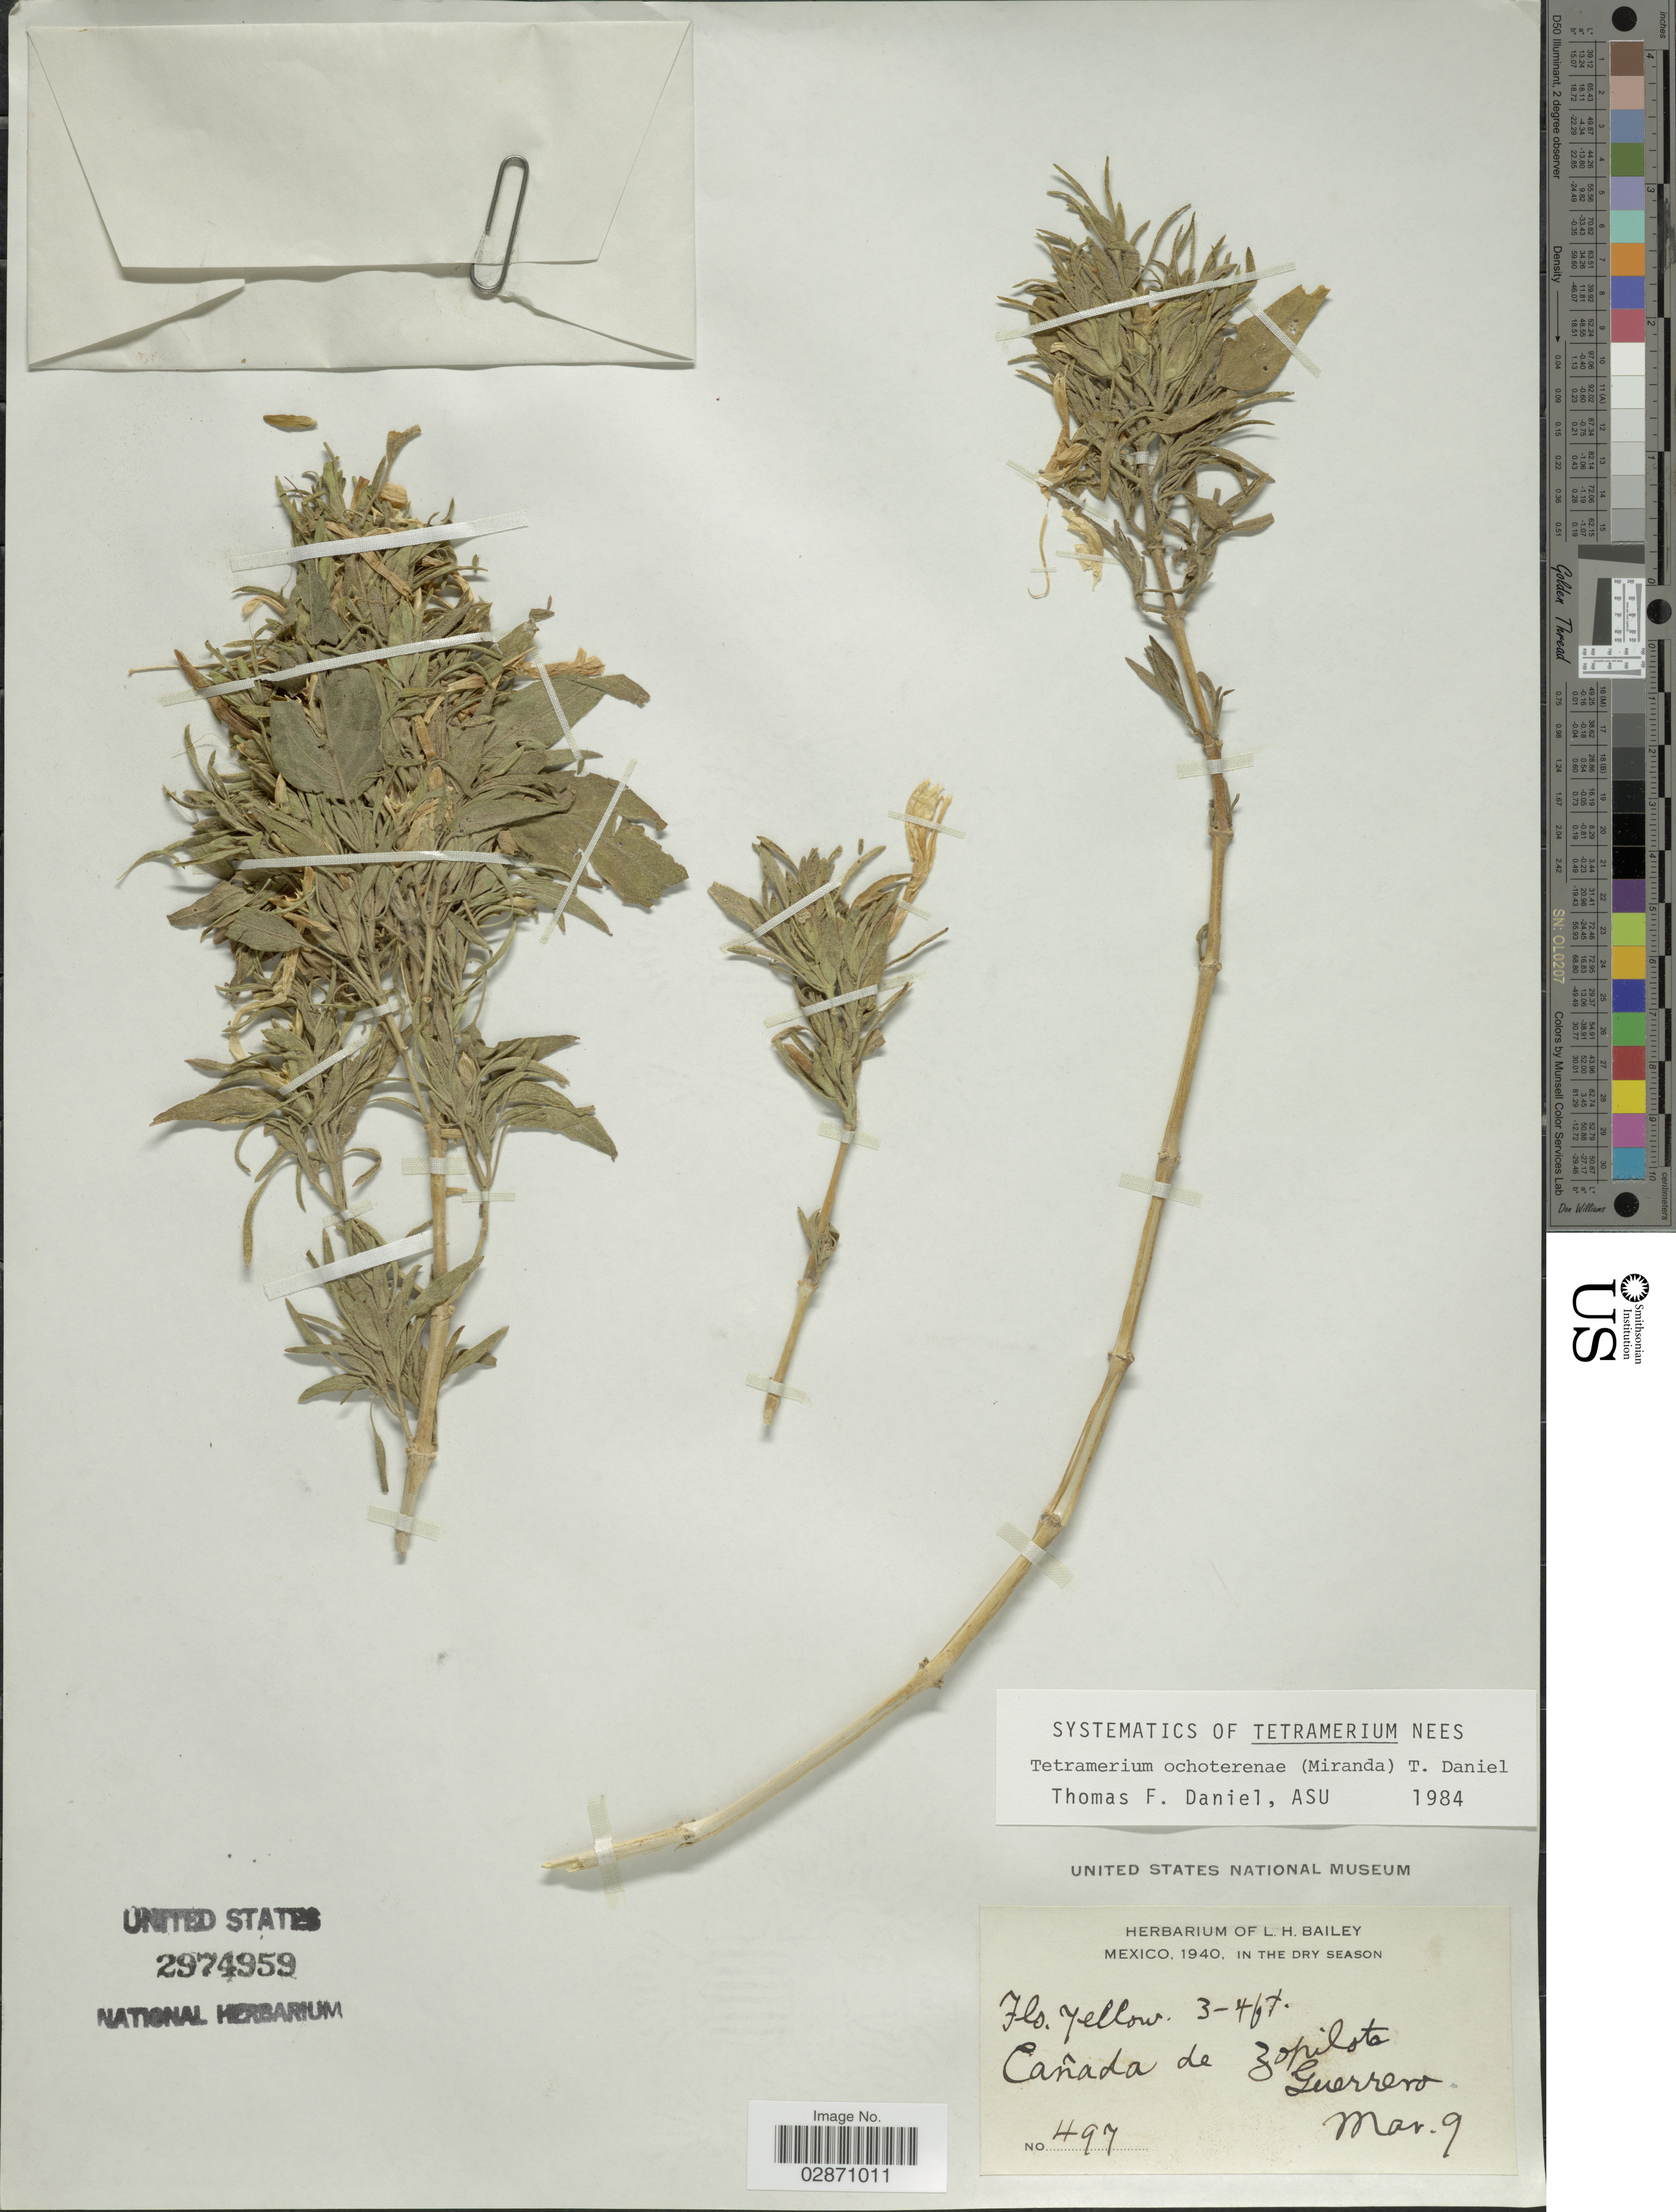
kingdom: Plantae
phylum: Tracheophyta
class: Magnoliopsida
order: Lamiales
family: Acanthaceae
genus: Tetramerium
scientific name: Tetramerium ochoterenae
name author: (Miranda) T.F. Daniel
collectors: ex herb. L. H. Bailey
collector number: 497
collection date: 1940-03-09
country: Mexico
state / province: Guerrero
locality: Cañada de Zopilote.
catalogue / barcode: US 2974959